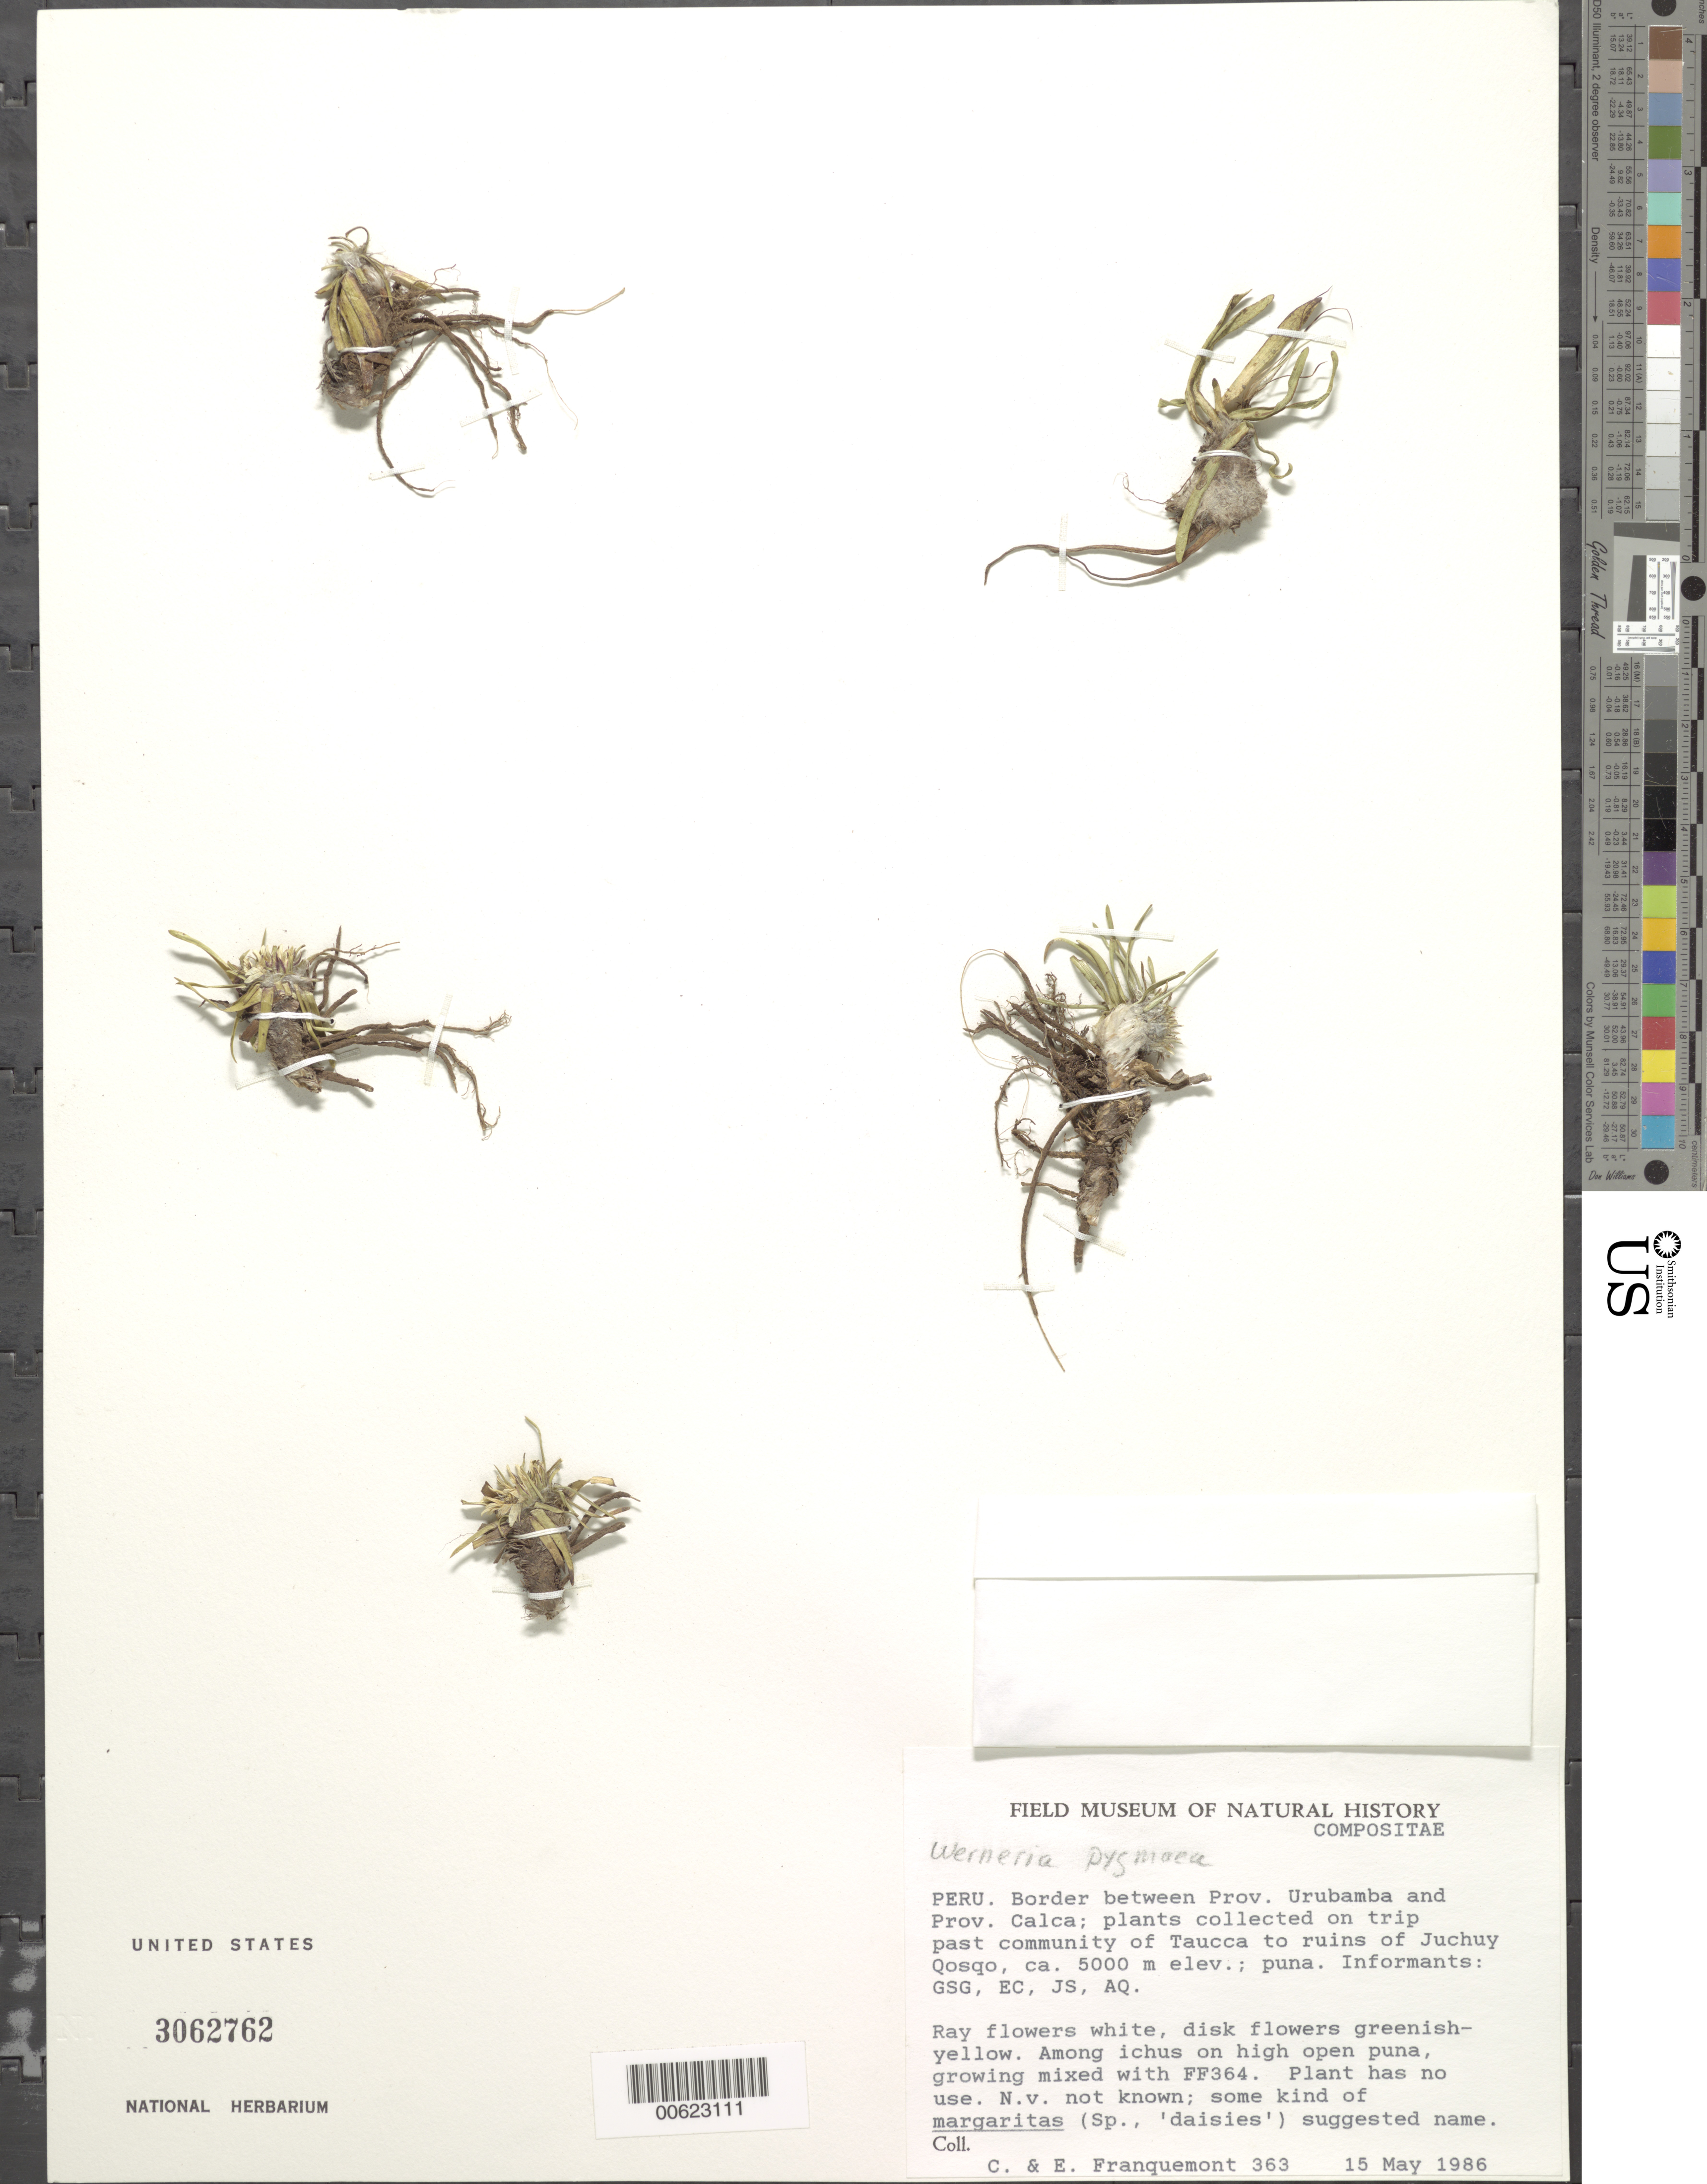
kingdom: Plantae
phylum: Tracheophyta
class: Magnoliopsida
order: Asterales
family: Asteraceae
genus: Werneria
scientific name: Werneria pygmaea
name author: Gillies ex Hook. & Arn.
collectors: C. Franquemont & E. Franquemont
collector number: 363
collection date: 1986-05-15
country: Peru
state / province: Cusco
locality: Border betw. Prov. Urubamba and Prov. Calca, past the community of Taucca to ruins of Juchuy Qosqo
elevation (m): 5000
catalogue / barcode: US 3062762